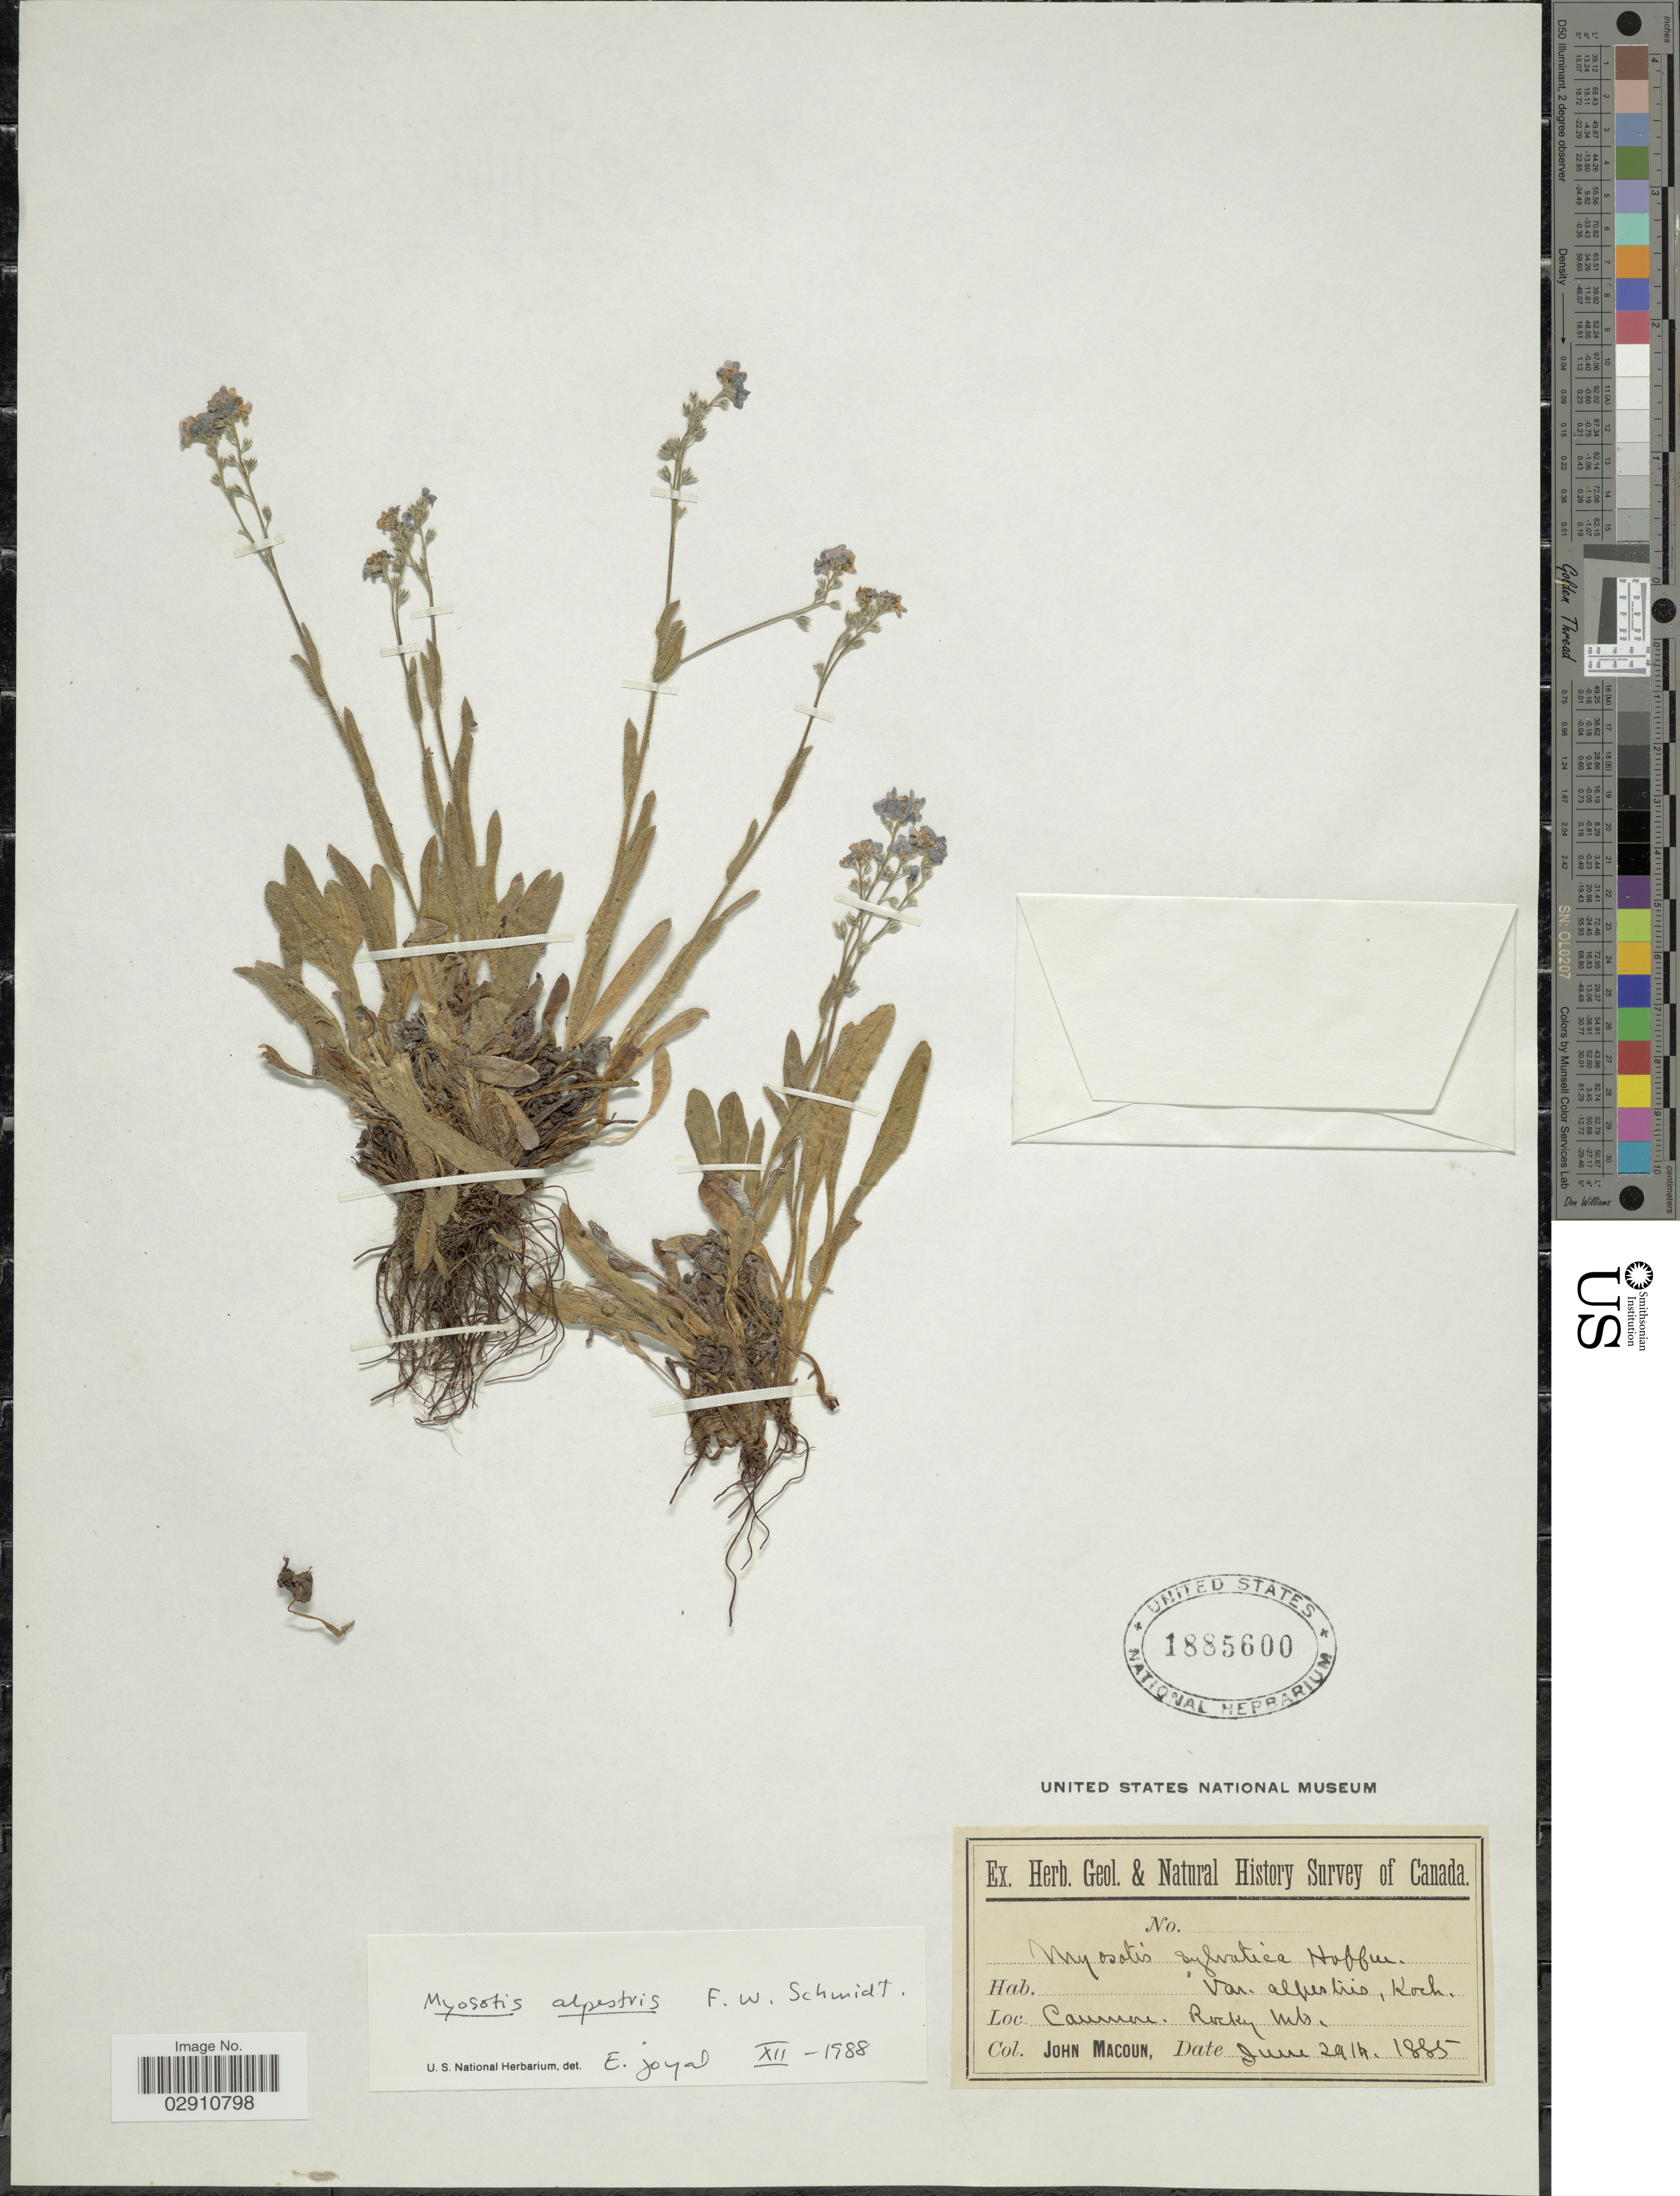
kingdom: Plantae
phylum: Tracheophyta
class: Magnoliopsida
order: Boraginales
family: Boraginaceae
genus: Myosotis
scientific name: Myosotis alpestris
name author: F.W. Schmidt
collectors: J. Macoun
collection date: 1885-06-29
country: Canada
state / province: Alberta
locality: Canmore, Rocky Mts.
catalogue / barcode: US 1885600